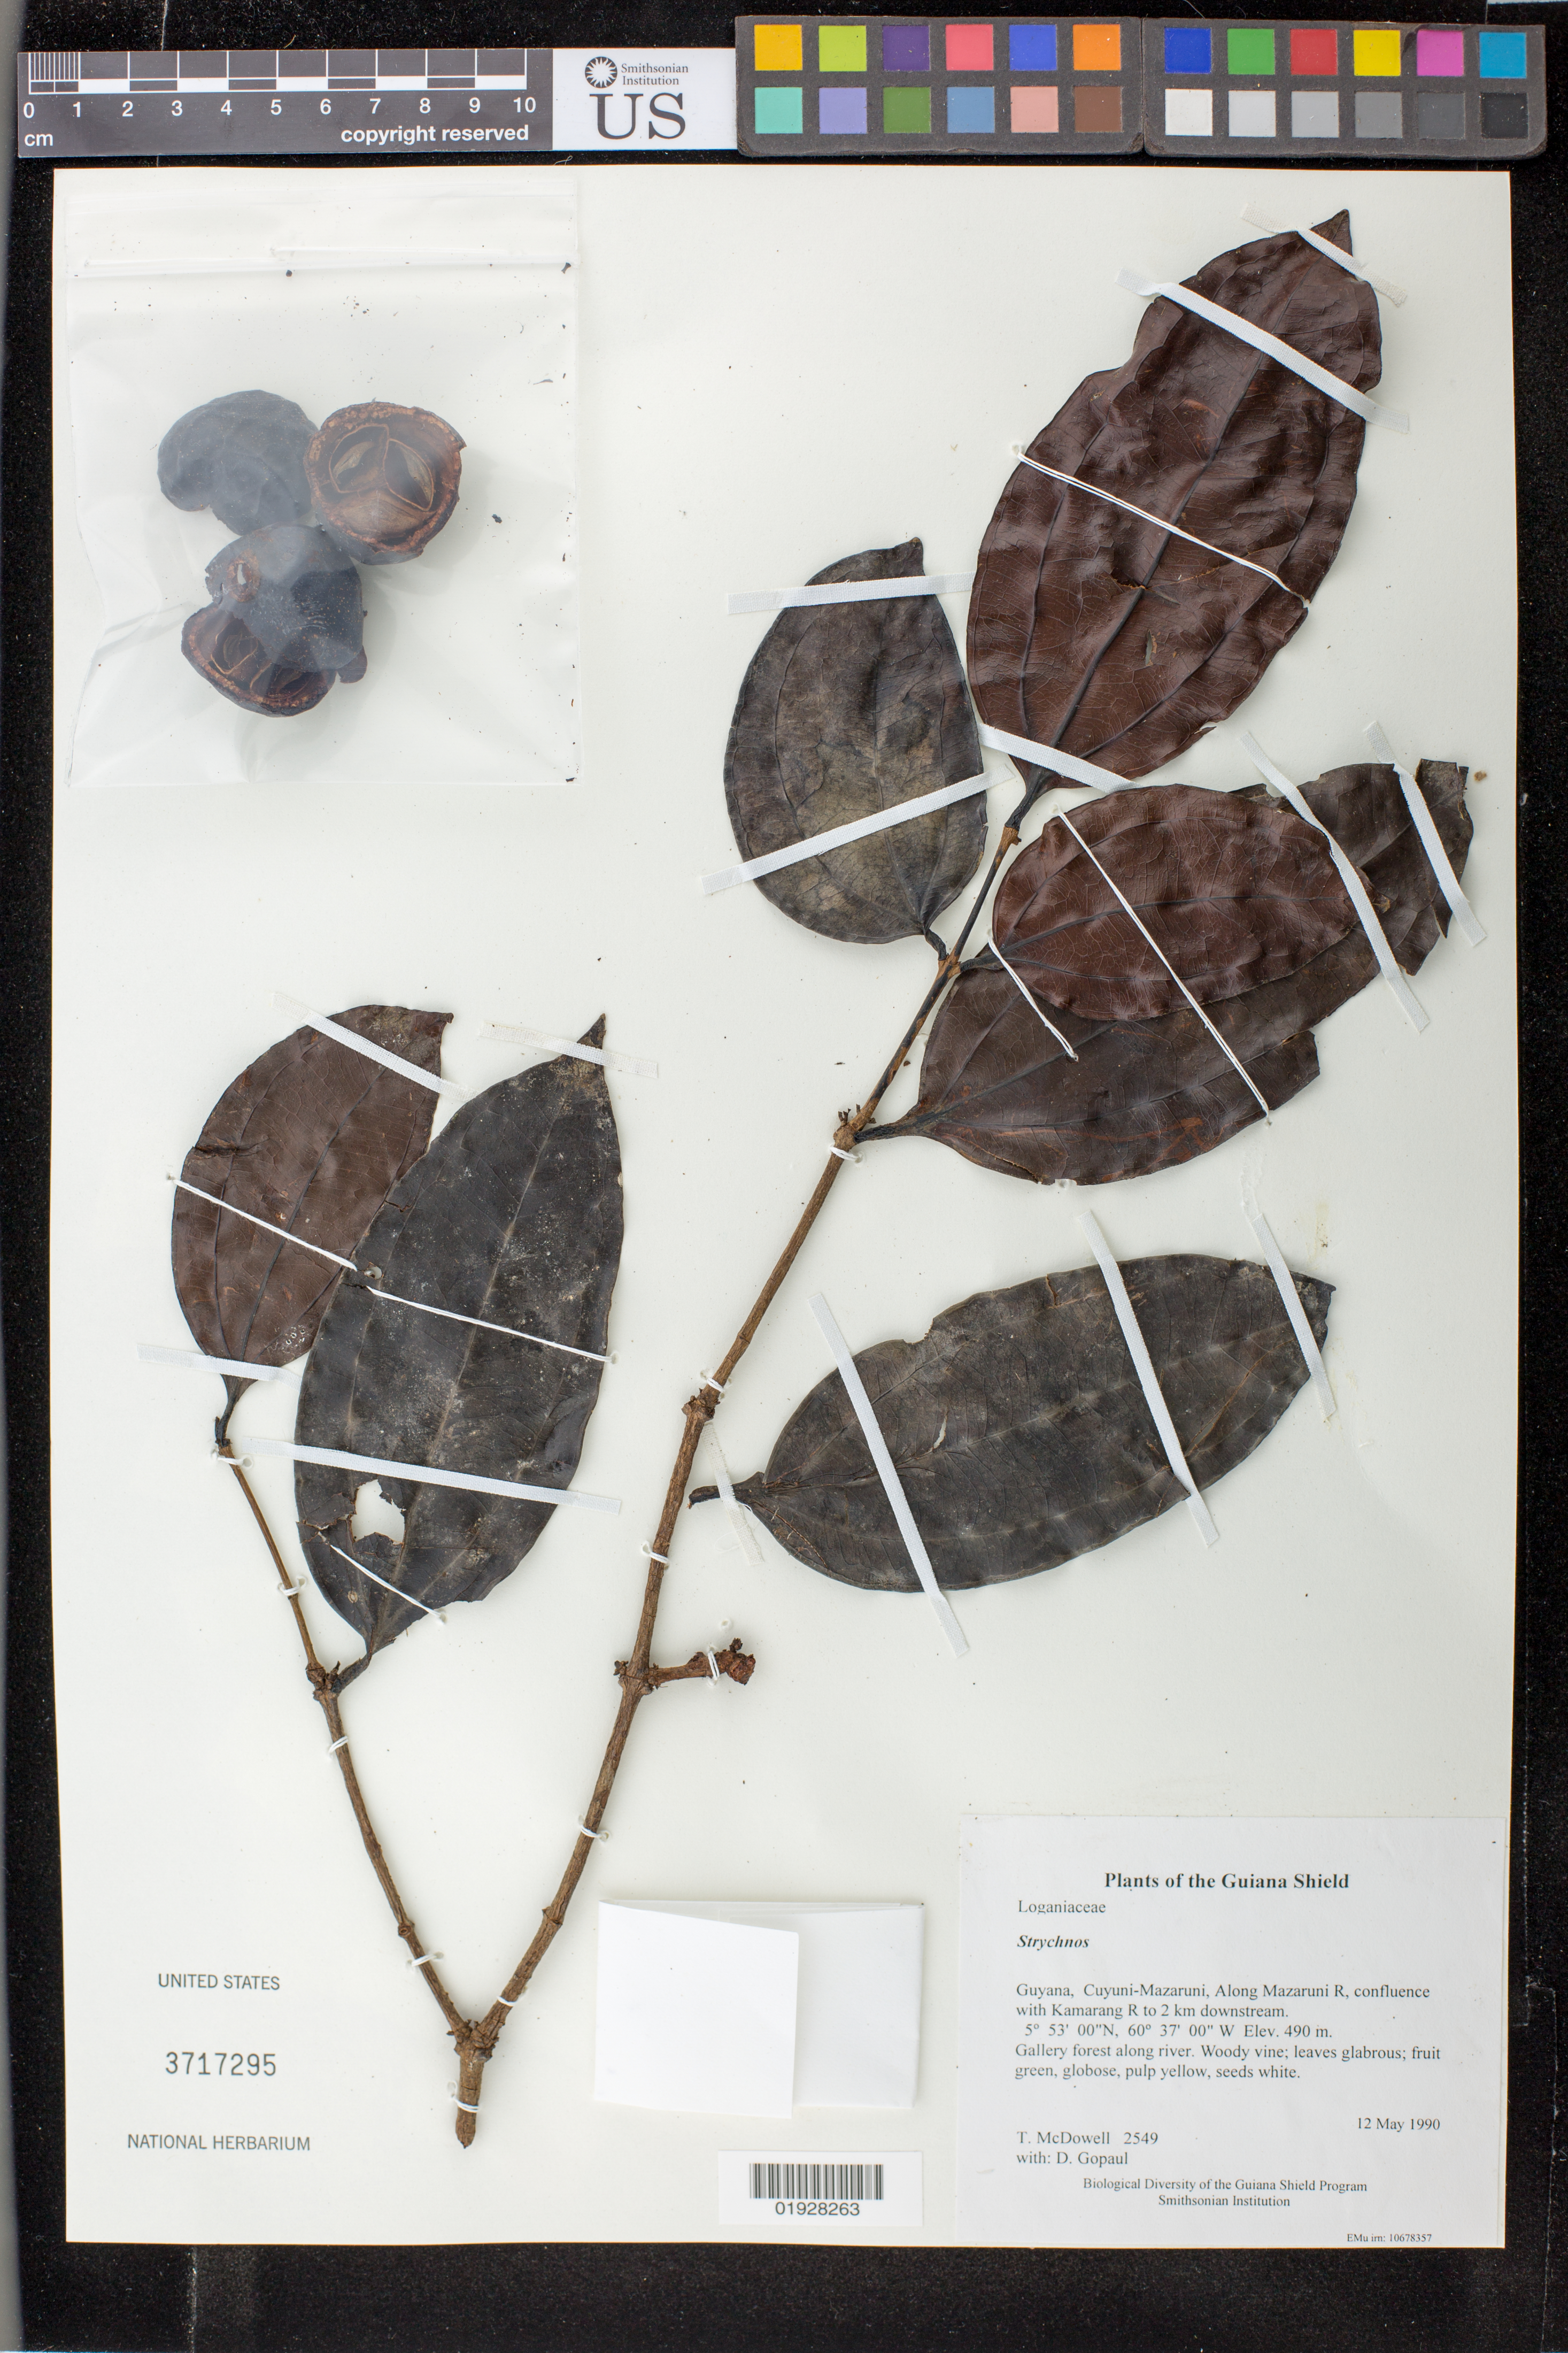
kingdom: Plantae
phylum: Tracheophyta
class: Magnoliopsida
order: Gentianales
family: Loganiaceae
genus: Strychnos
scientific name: Strychnos sp.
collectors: T. McDowell & D. Gopaul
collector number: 2549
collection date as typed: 12 May 1990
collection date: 1990-05-12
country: Guyana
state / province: Cuyuni-Mazaruni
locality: Along Mazaruni R, confluence with Kamarang R to 2 km downstream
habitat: Gallery forest along river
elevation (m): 490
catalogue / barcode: US 3717295